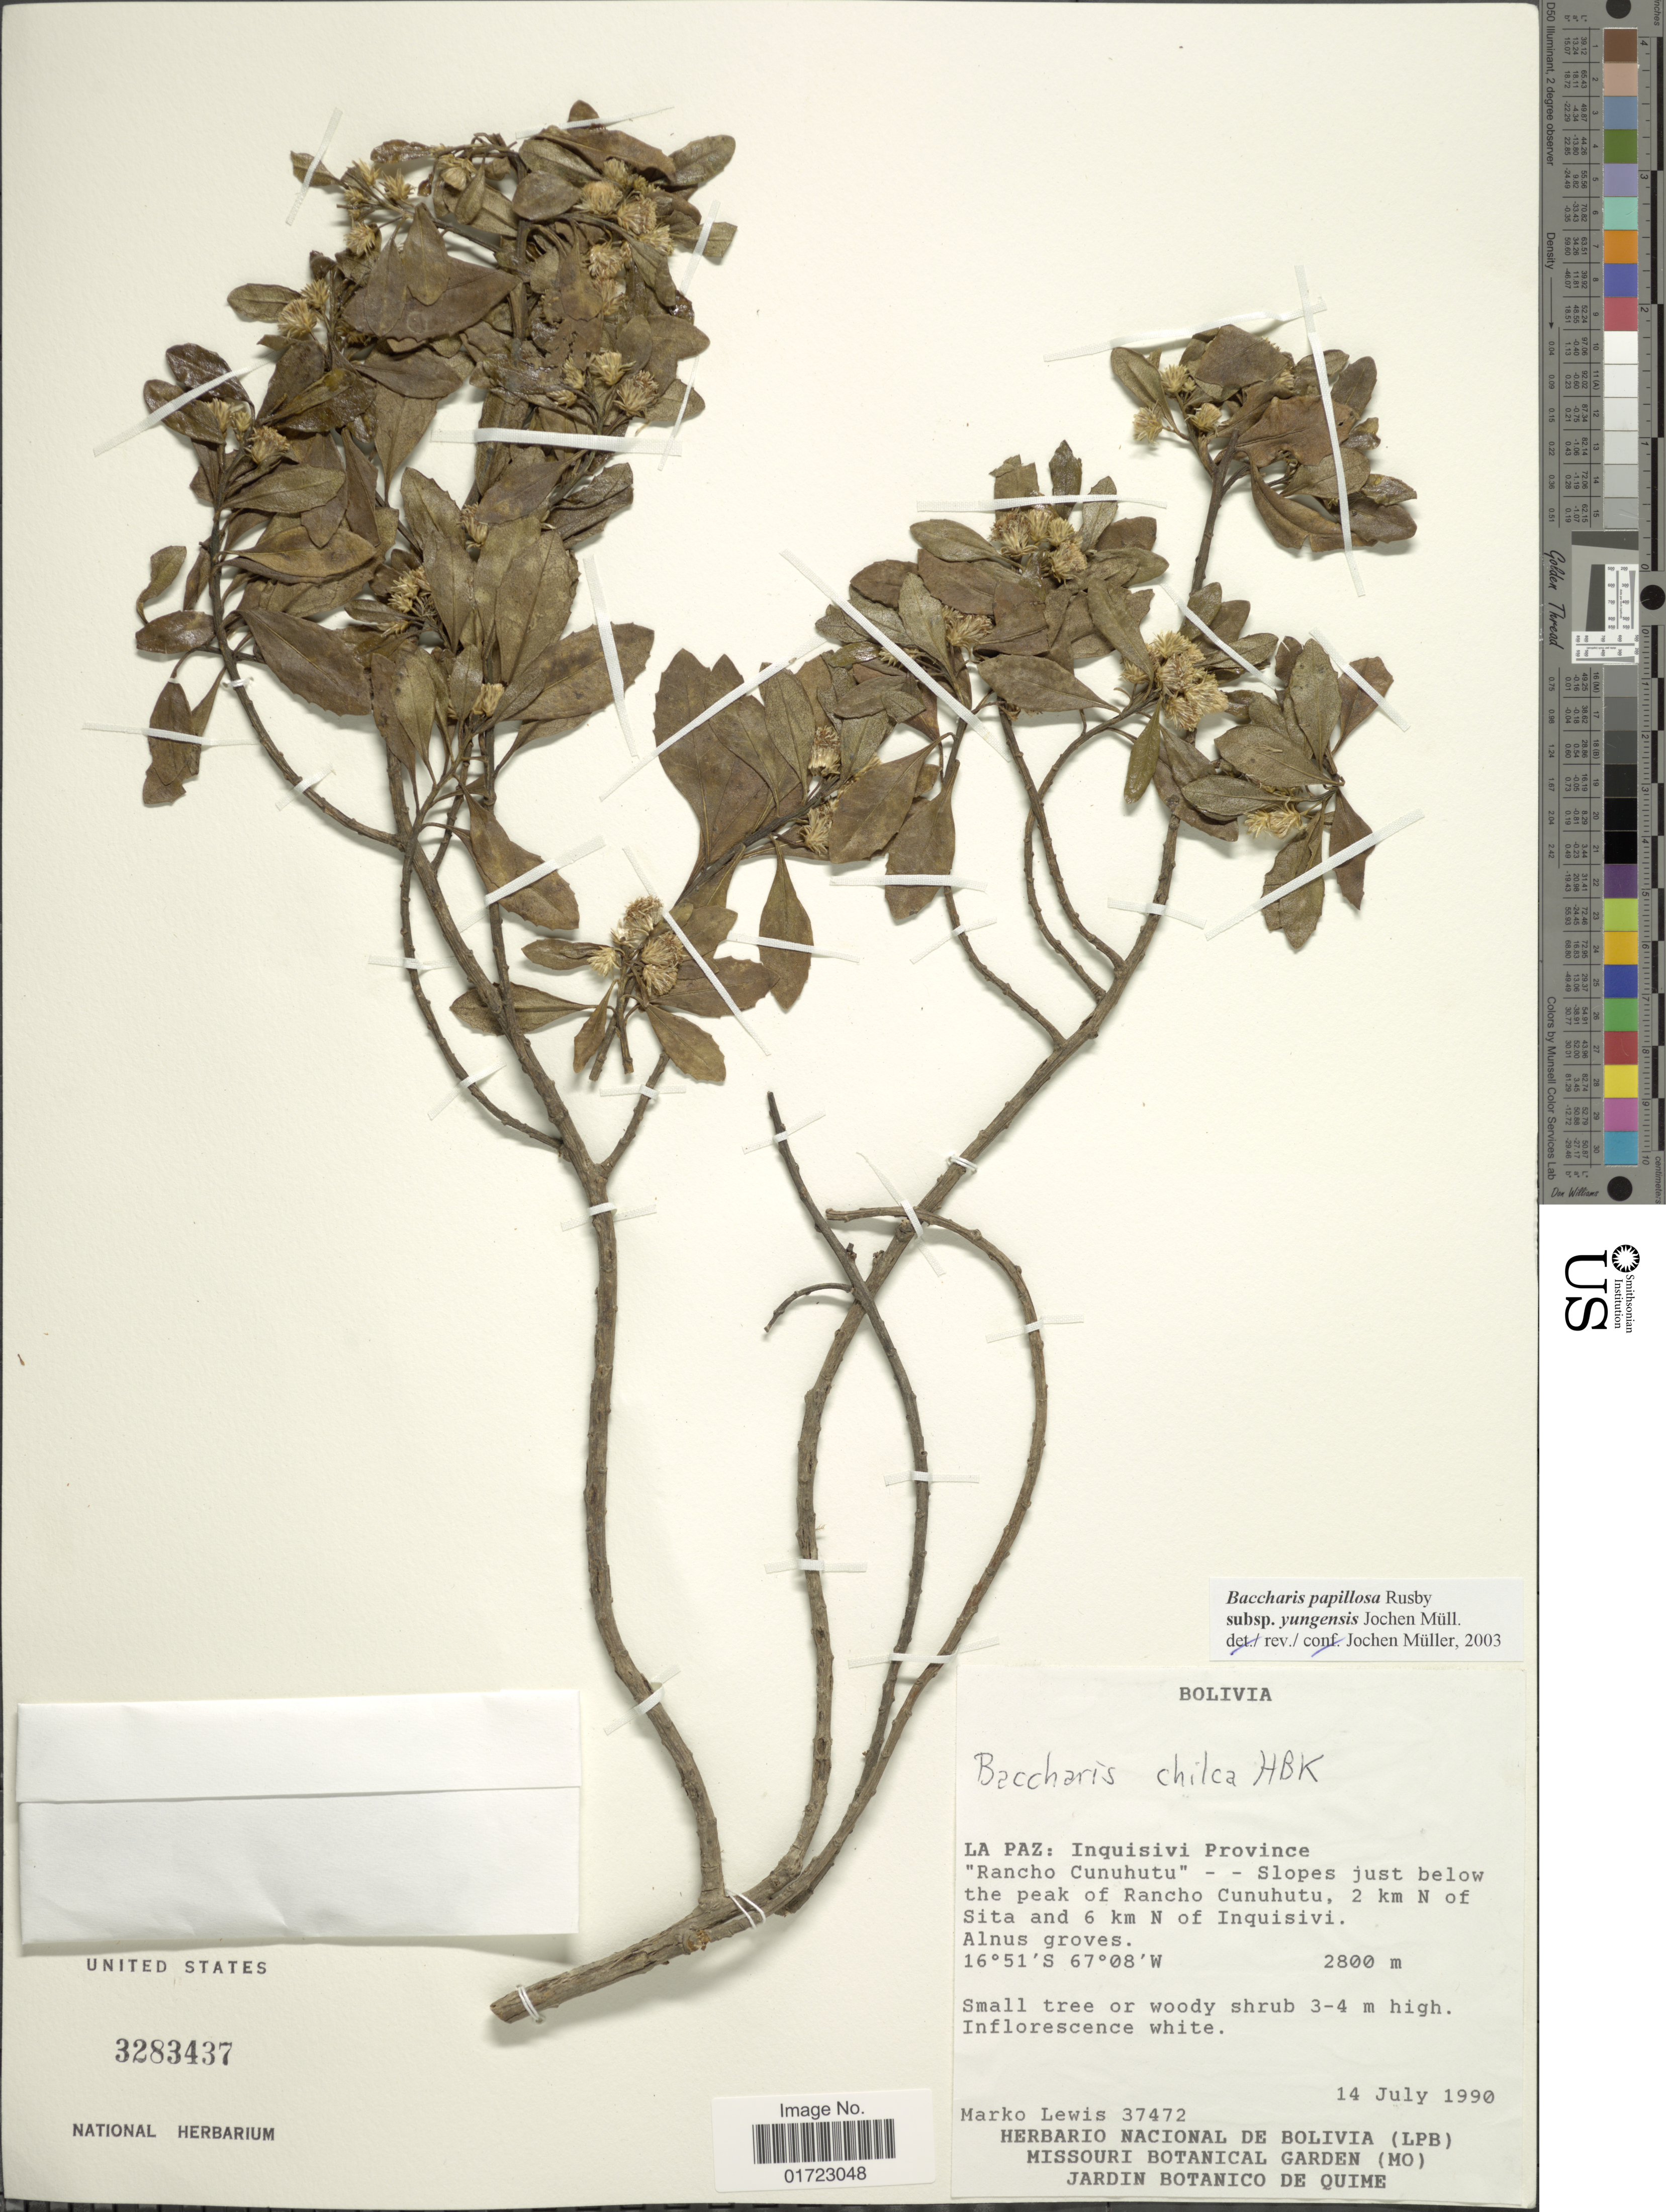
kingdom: Plantae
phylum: Tracheophyta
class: Magnoliopsida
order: Asterales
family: Asteraceae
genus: Baccharis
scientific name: Baccharis papillosa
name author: Rusby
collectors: M. A. Lewis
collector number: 37472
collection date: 1990-07-14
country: Bolivia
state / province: La Paz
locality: Inquisivi Province. "Rancho Cunuhutu"- - Slopes just below the peak of Ranchu Cunuhutu, 2 km N of Sita and 6 km N of Inquisivi.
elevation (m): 2800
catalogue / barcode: US 3283437